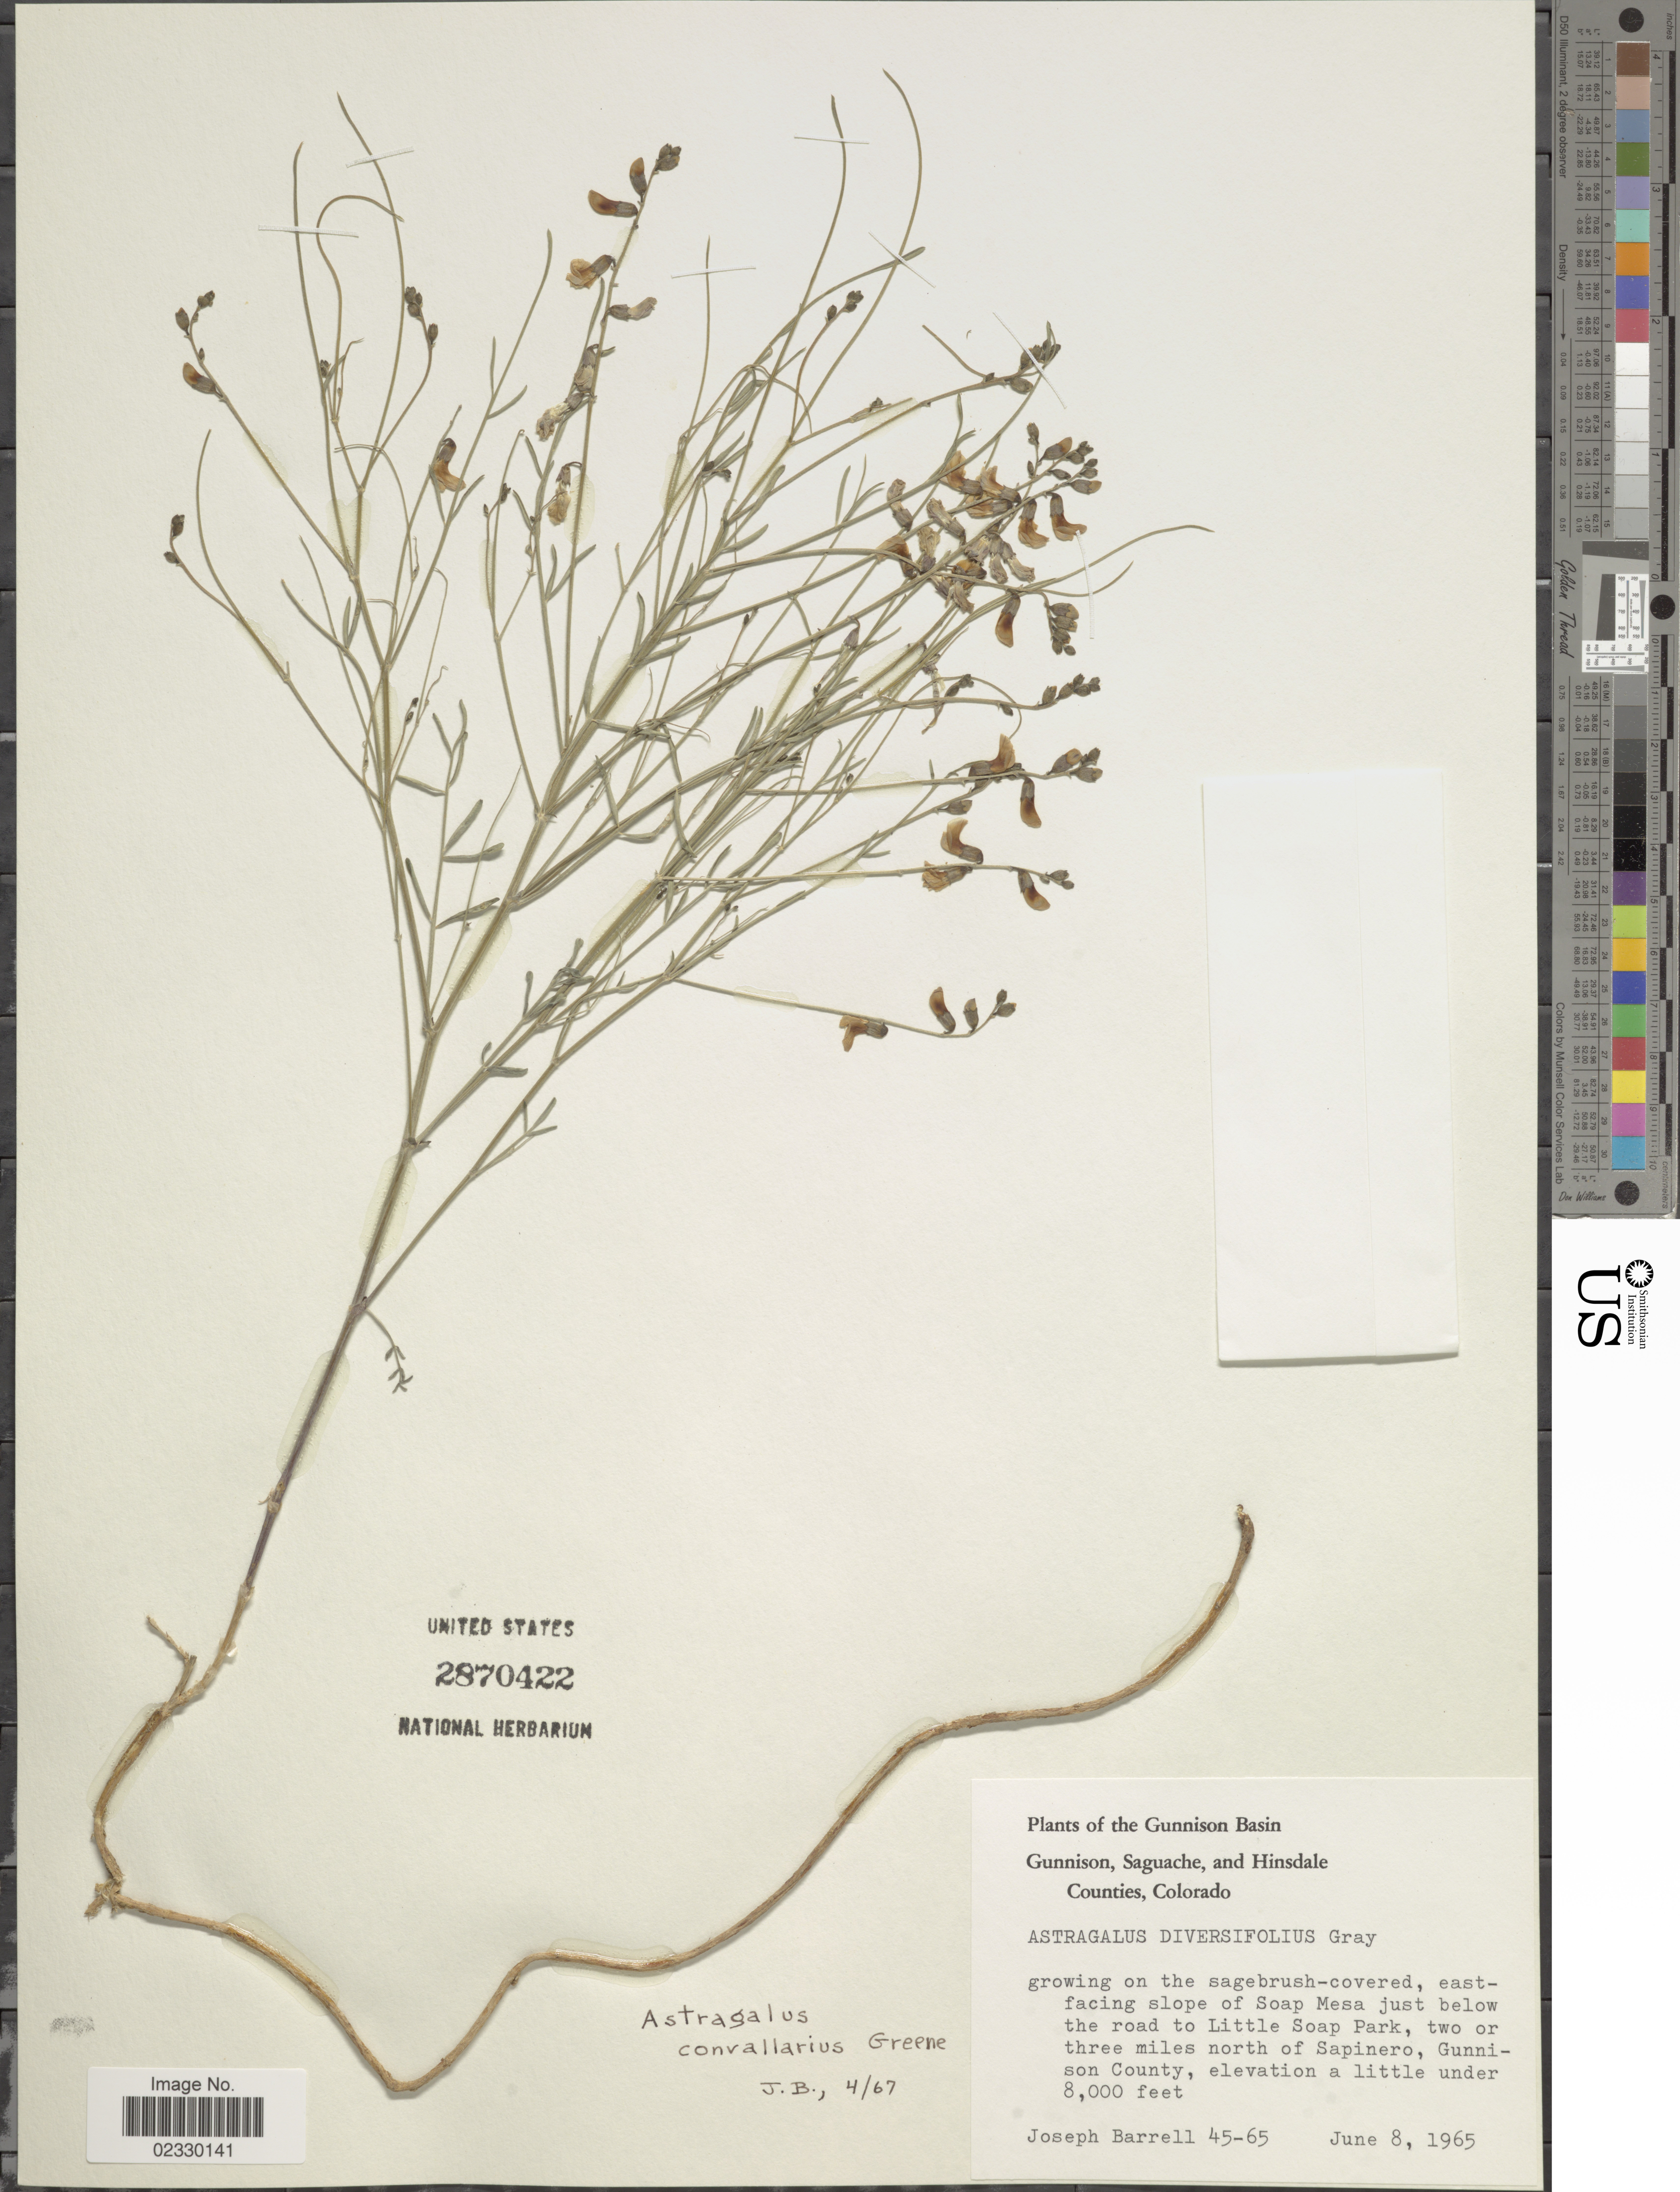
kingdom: Plantae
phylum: Tracheophyta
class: Magnoliopsida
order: Fabales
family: Fabaceae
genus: Astragalus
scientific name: Astragalus convallarius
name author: Greene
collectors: J. Barrell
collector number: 45-65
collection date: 1965-06-08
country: United States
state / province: Colorado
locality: The Gunnison Basin Gunnison, Saguache, and Hinsdale Counties, growing on the sagebrush-covered, east-facing slope of Soap Mesa just below the road to Little Soap Park, two or three miles north of Sapinero, Gunnison County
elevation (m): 2438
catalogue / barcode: US 2870422